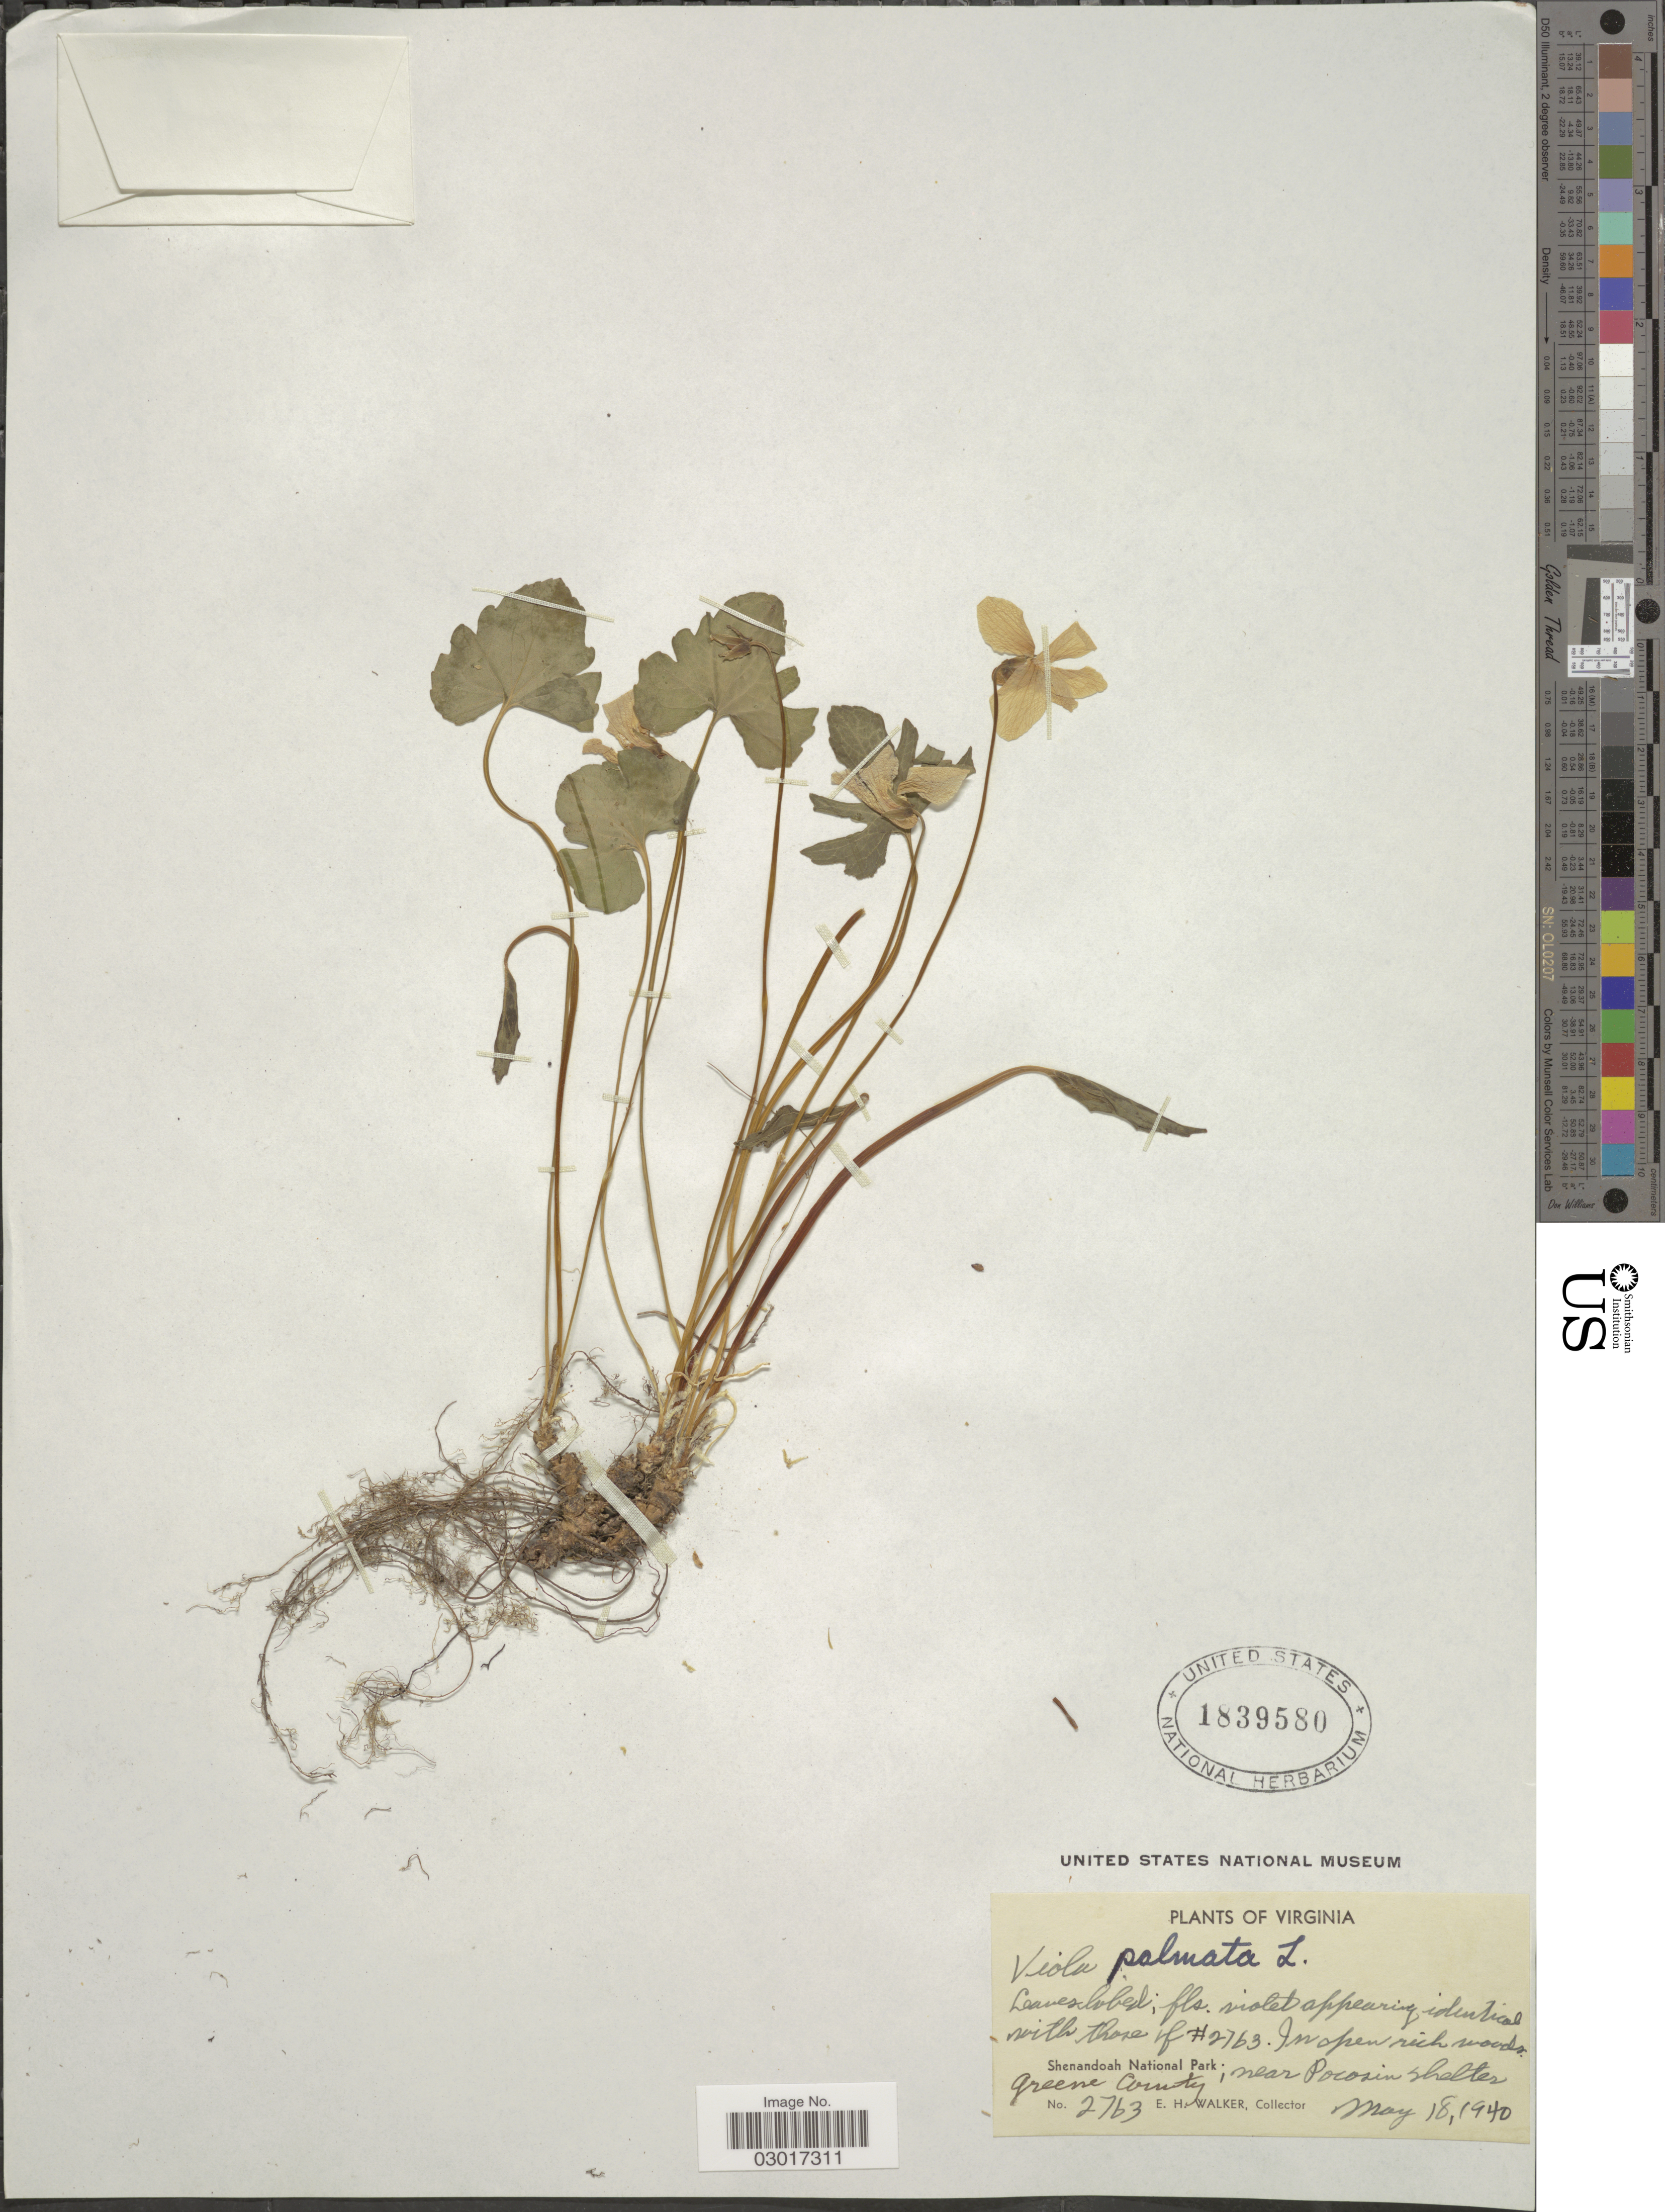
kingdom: Plantae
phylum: Tracheophyta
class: Magnoliopsida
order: Malpighiales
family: Violaceae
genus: Viola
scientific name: Viola triloba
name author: Schwein.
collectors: E. H. Walker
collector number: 2763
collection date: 1940-05-18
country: United States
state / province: Virginia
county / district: Greene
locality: Shenandoah National Park; near Pocosin Shelter, Greene County.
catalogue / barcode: US 1839580